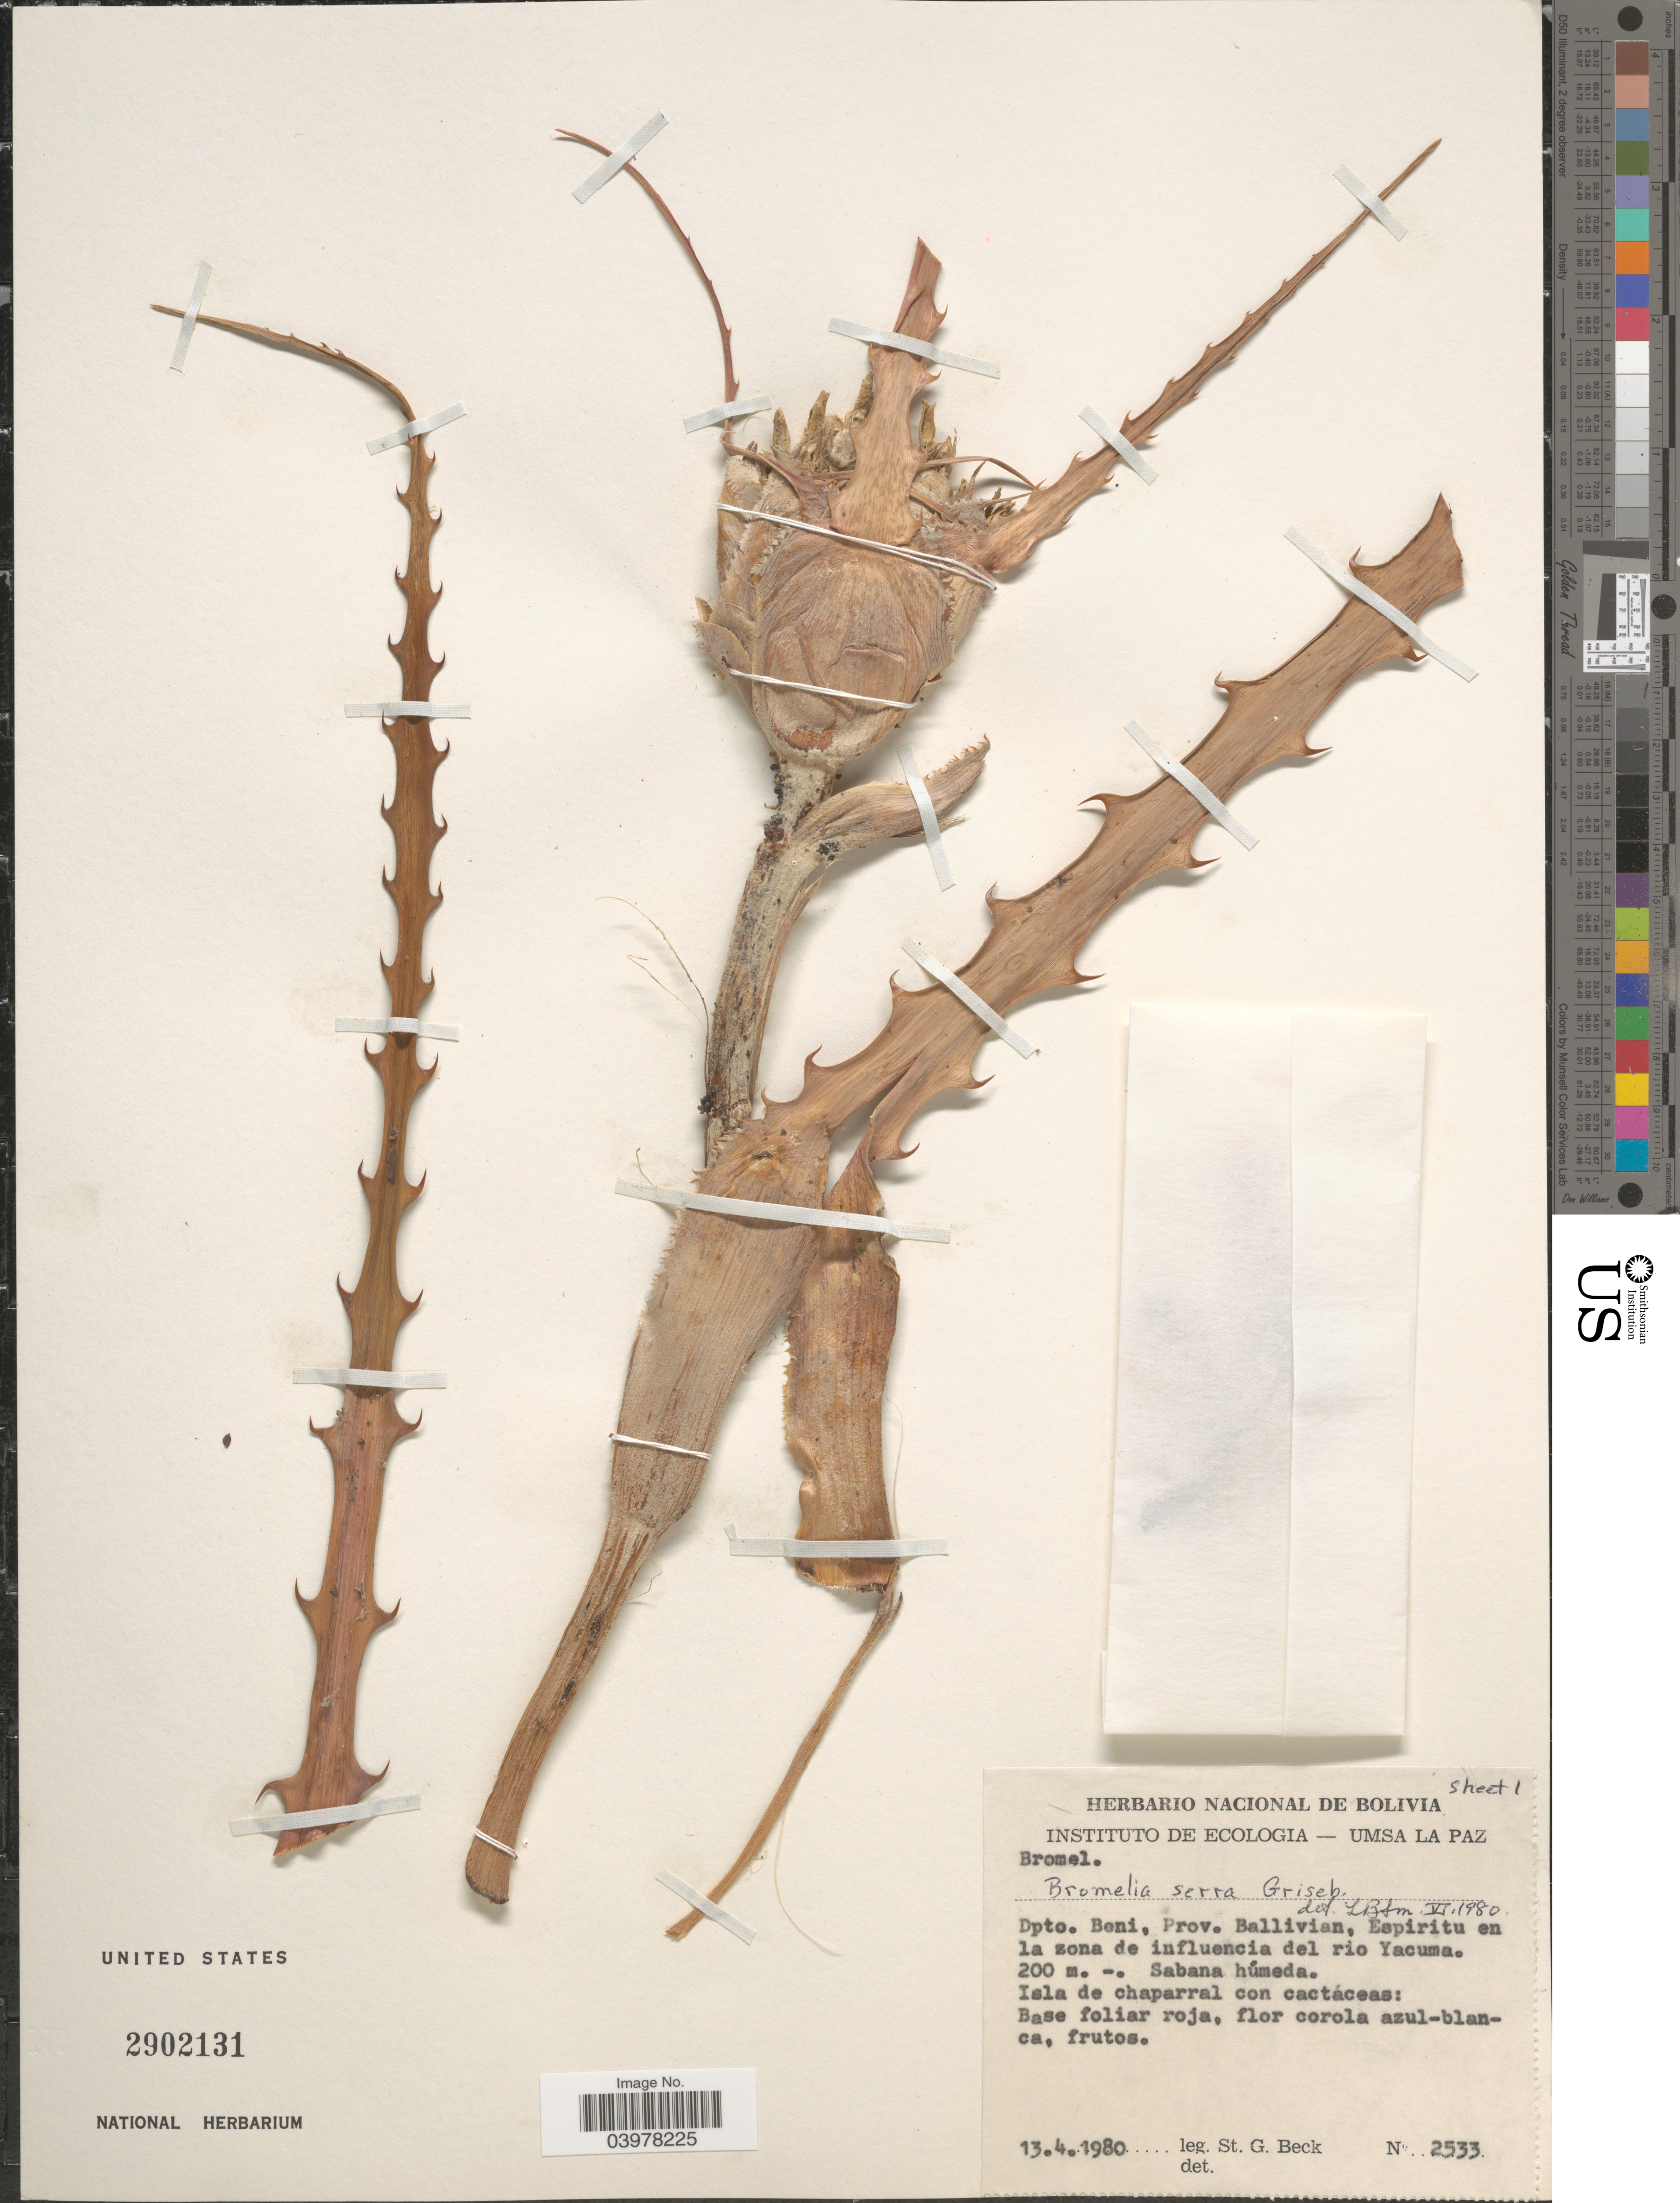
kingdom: Plantae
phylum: Tracheophyta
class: Liliopsida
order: Poales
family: Bromeliaceae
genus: Bromelia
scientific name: Bromelia serra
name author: Griseb.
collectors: S. G. Beck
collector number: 2533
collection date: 1980-04-13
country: Bolivia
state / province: Beni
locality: Dpto. Beni, Prov. Ballivian, Espiritu en la zona de influencia del rio Yacuma.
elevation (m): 200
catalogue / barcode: US 2902131